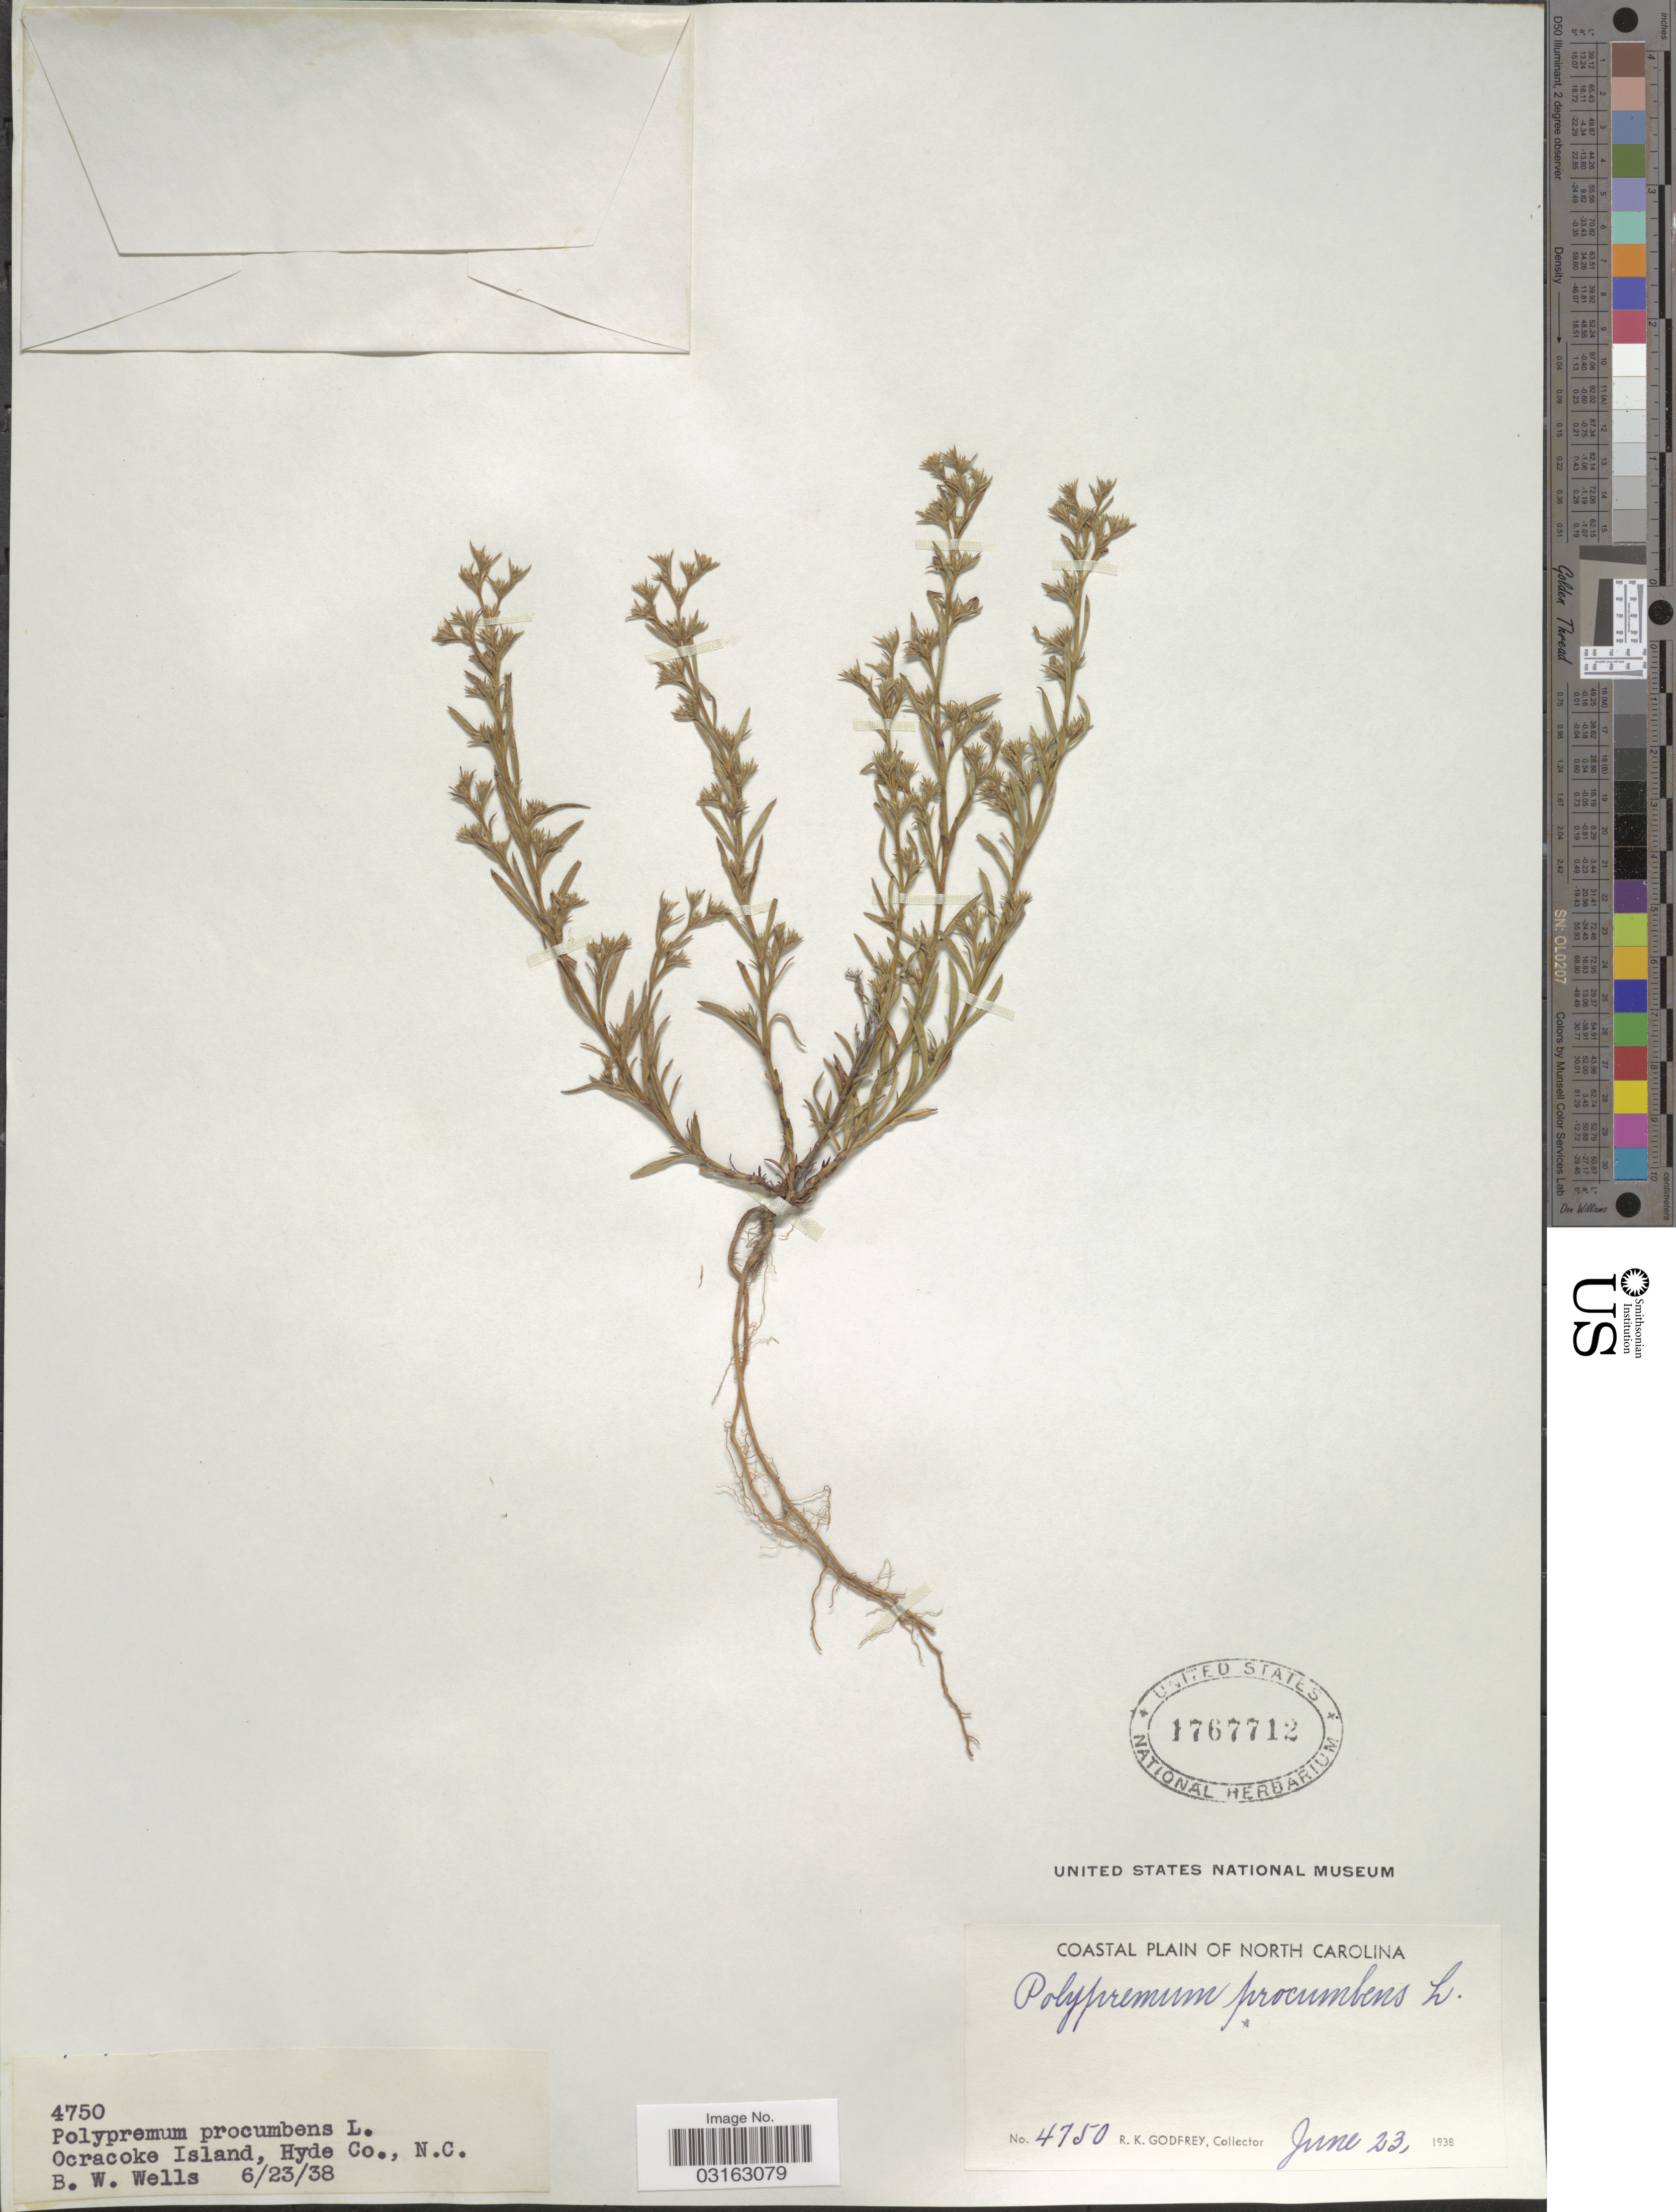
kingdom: Plantae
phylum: Tracheophyta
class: Magnoliopsida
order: Lamiales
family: Tetrachondraceae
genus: Polypremum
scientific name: Polypremum procumbens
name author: L.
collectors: R. K. Godfrey & B. Wells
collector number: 4750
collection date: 1938-06-23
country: United States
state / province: North Carolina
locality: Coastal Plain of North Carolina. Ocracoke Island, Hyde Co., N. C.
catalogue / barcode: US 1767712